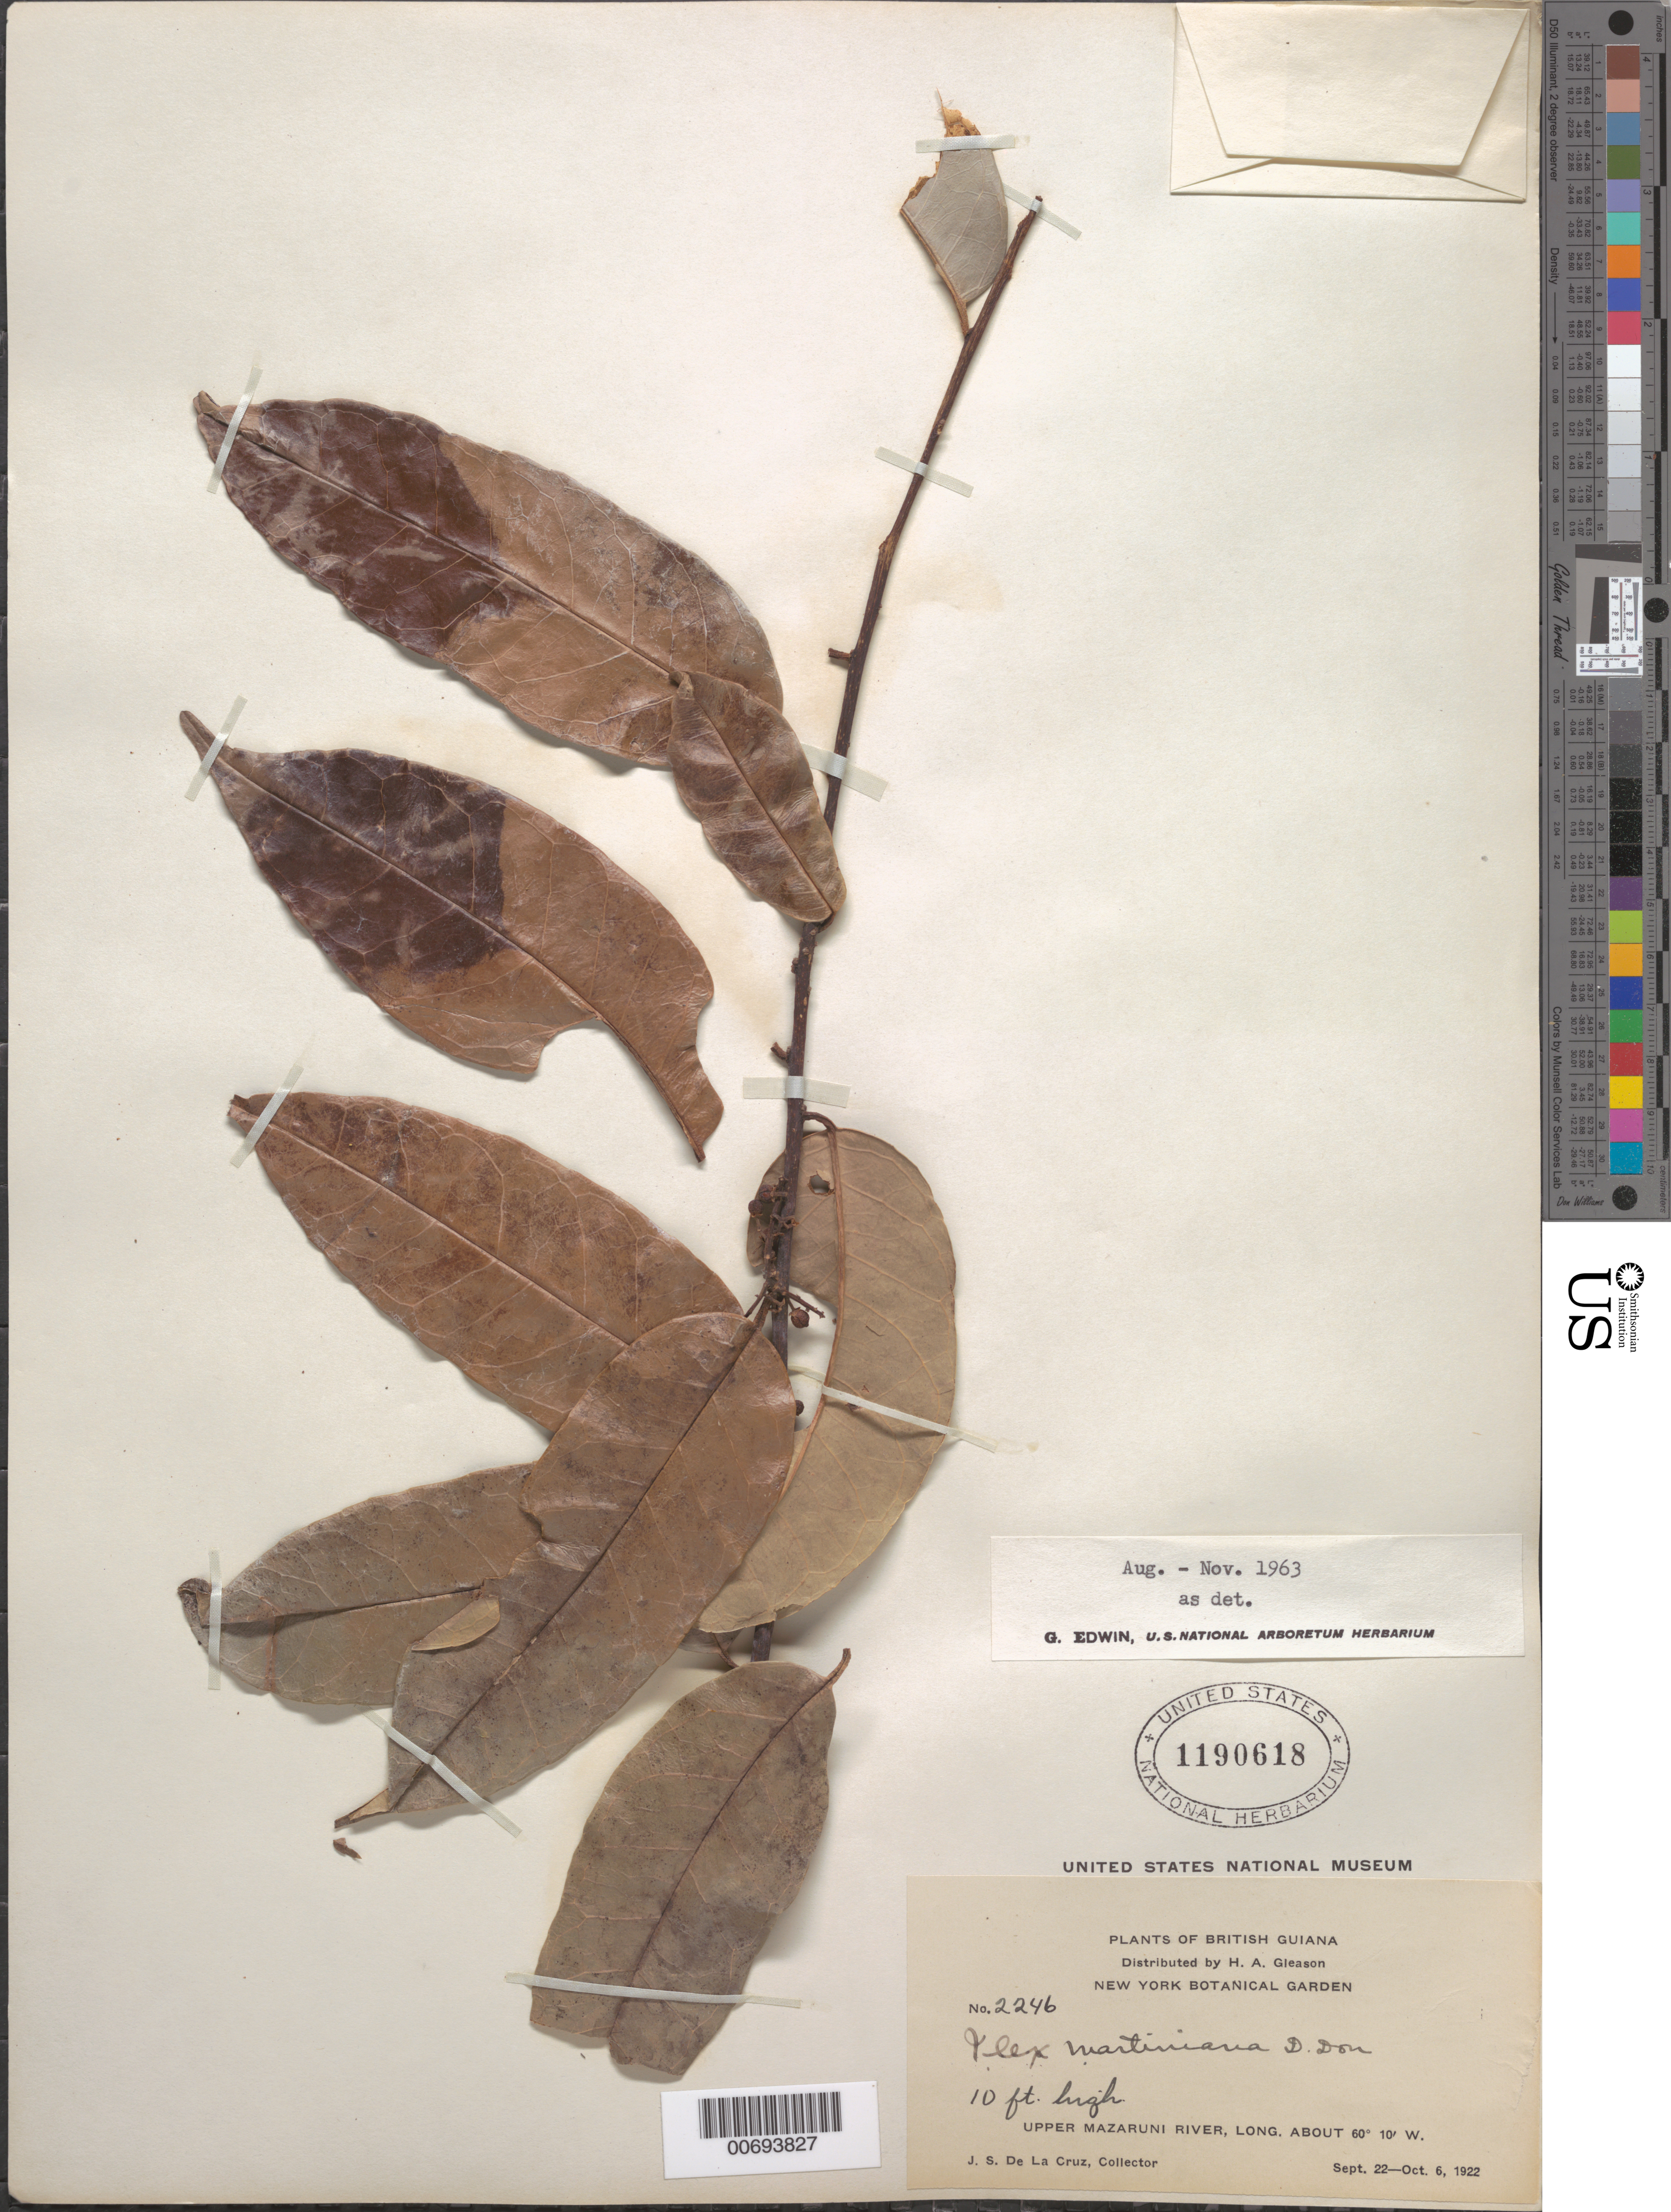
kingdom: Plantae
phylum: Tracheophyta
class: Magnoliopsida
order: Aquifoliales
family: Aquifoliaceae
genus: Ilex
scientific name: Ilex martiniana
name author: D. Don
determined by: Edwin, G.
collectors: J. S. de la Cruz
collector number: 2246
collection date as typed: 22-Sep-22 to 6-Oct-22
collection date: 1922-09-22/1922-10-06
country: Guyana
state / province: Cuyuni-Mazaruni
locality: Upper Mazaruni R.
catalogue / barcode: US 1190618